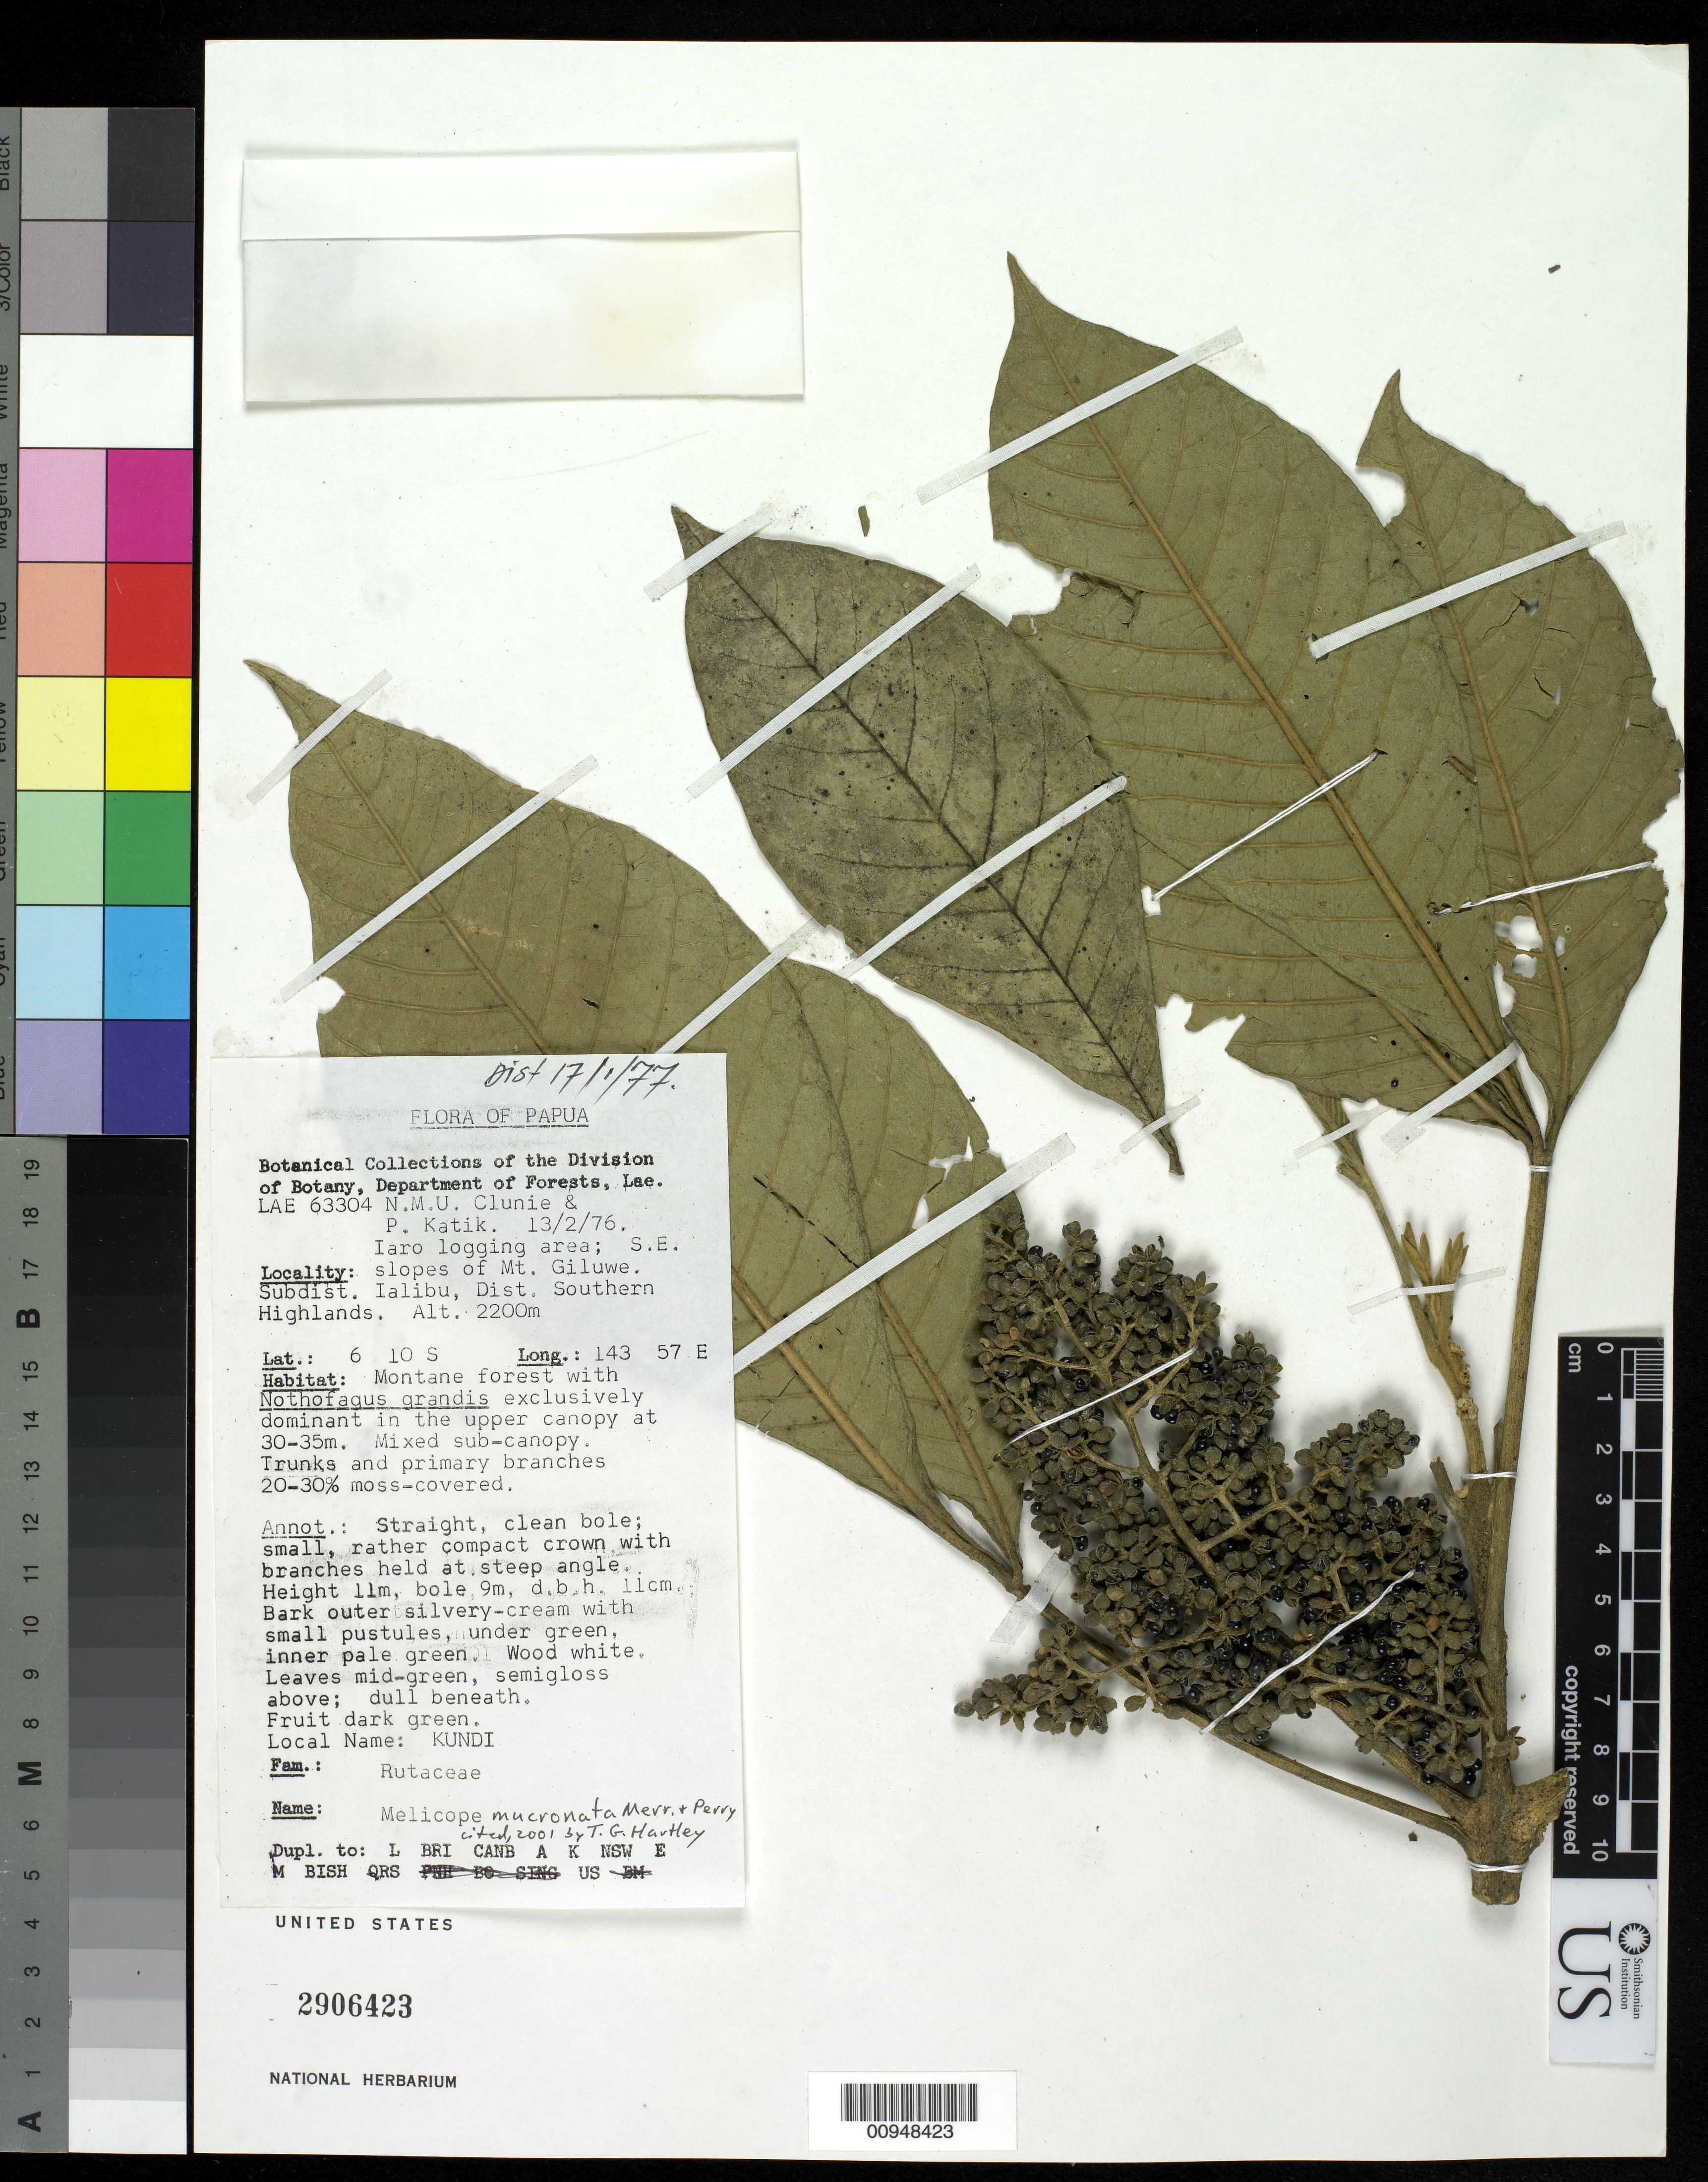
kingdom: Plantae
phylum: Tracheophyta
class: Magnoliopsida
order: Sapindales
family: Rutaceae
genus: Melicope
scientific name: Melicope mucronata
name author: Merr. & L.M. Perry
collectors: N.M.U. Clunie & P. Katik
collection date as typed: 13 Feb 1976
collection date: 1976-02-13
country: Papua New Guinea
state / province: Southern Highlands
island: New Guinea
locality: Iaro logging area; SE slopes of Mt. Giluwe. Subdist Ialibu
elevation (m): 2200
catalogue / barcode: US 2906423